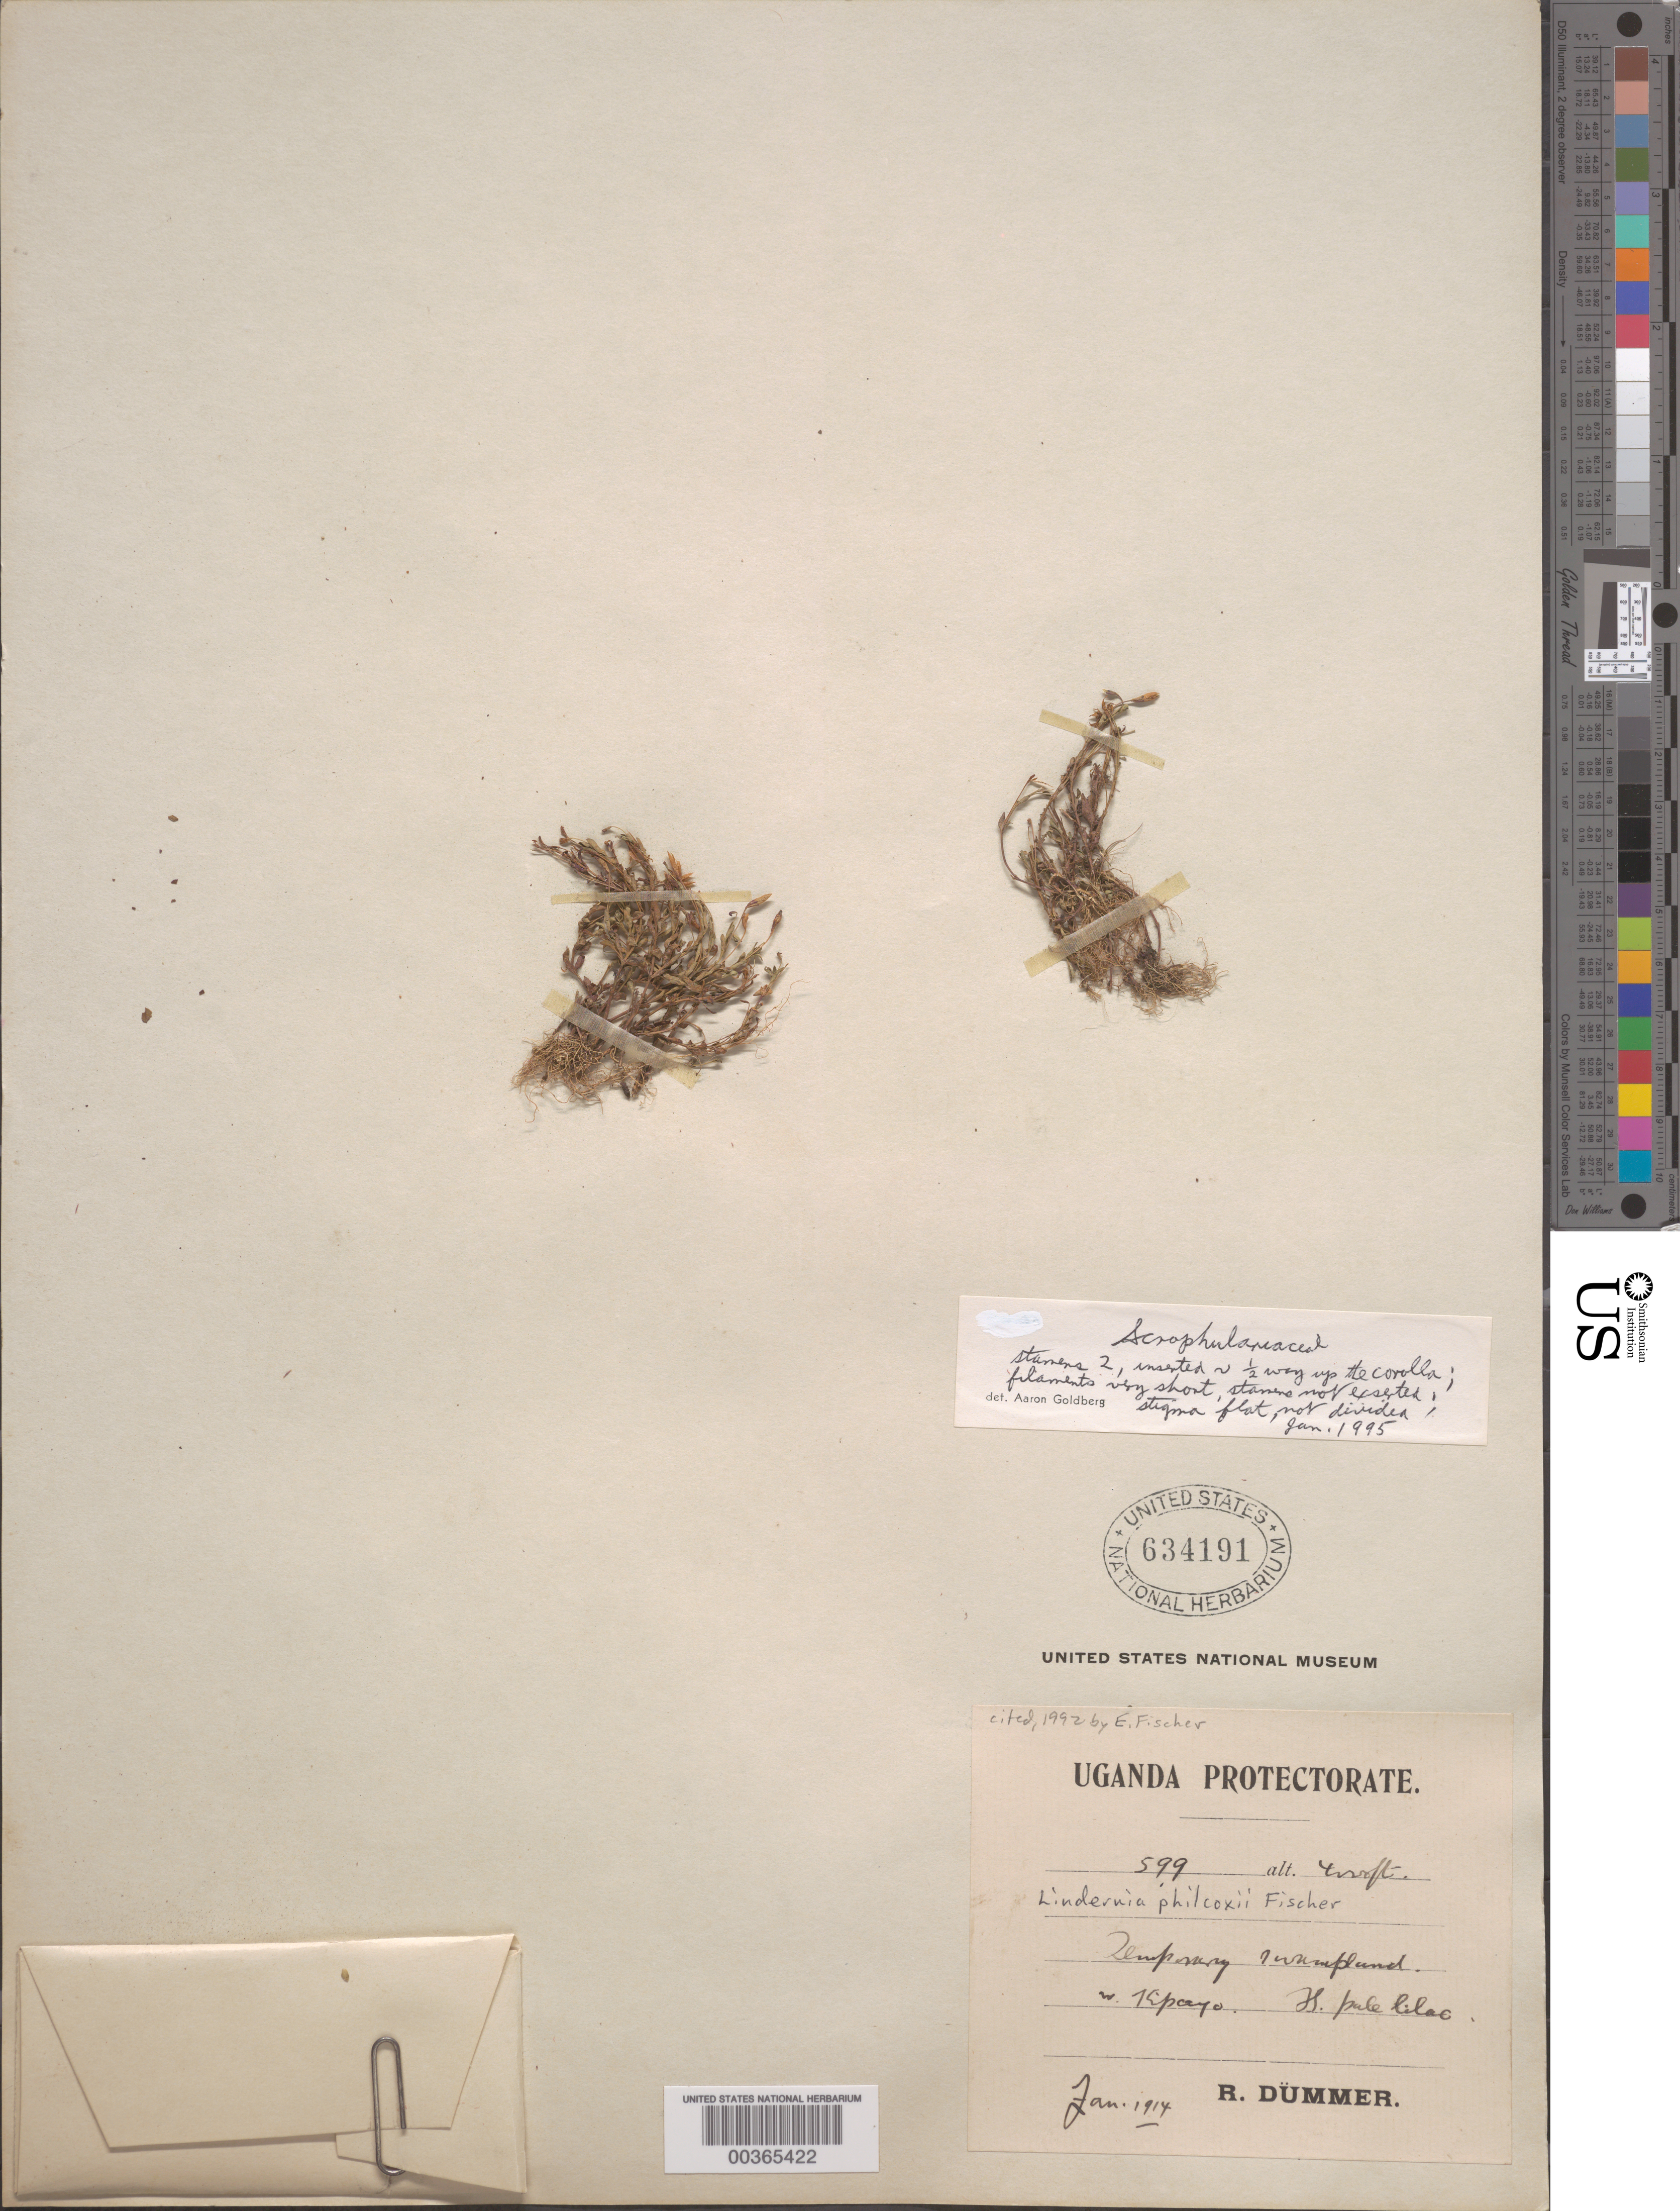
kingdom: Plantae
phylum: Tracheophyta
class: Magnoliopsida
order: Malpighiales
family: Podostemaceae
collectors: R. Dümmer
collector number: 599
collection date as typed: Jan 1914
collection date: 1914-01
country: Uganda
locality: Swampland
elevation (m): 1219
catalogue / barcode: US 634191